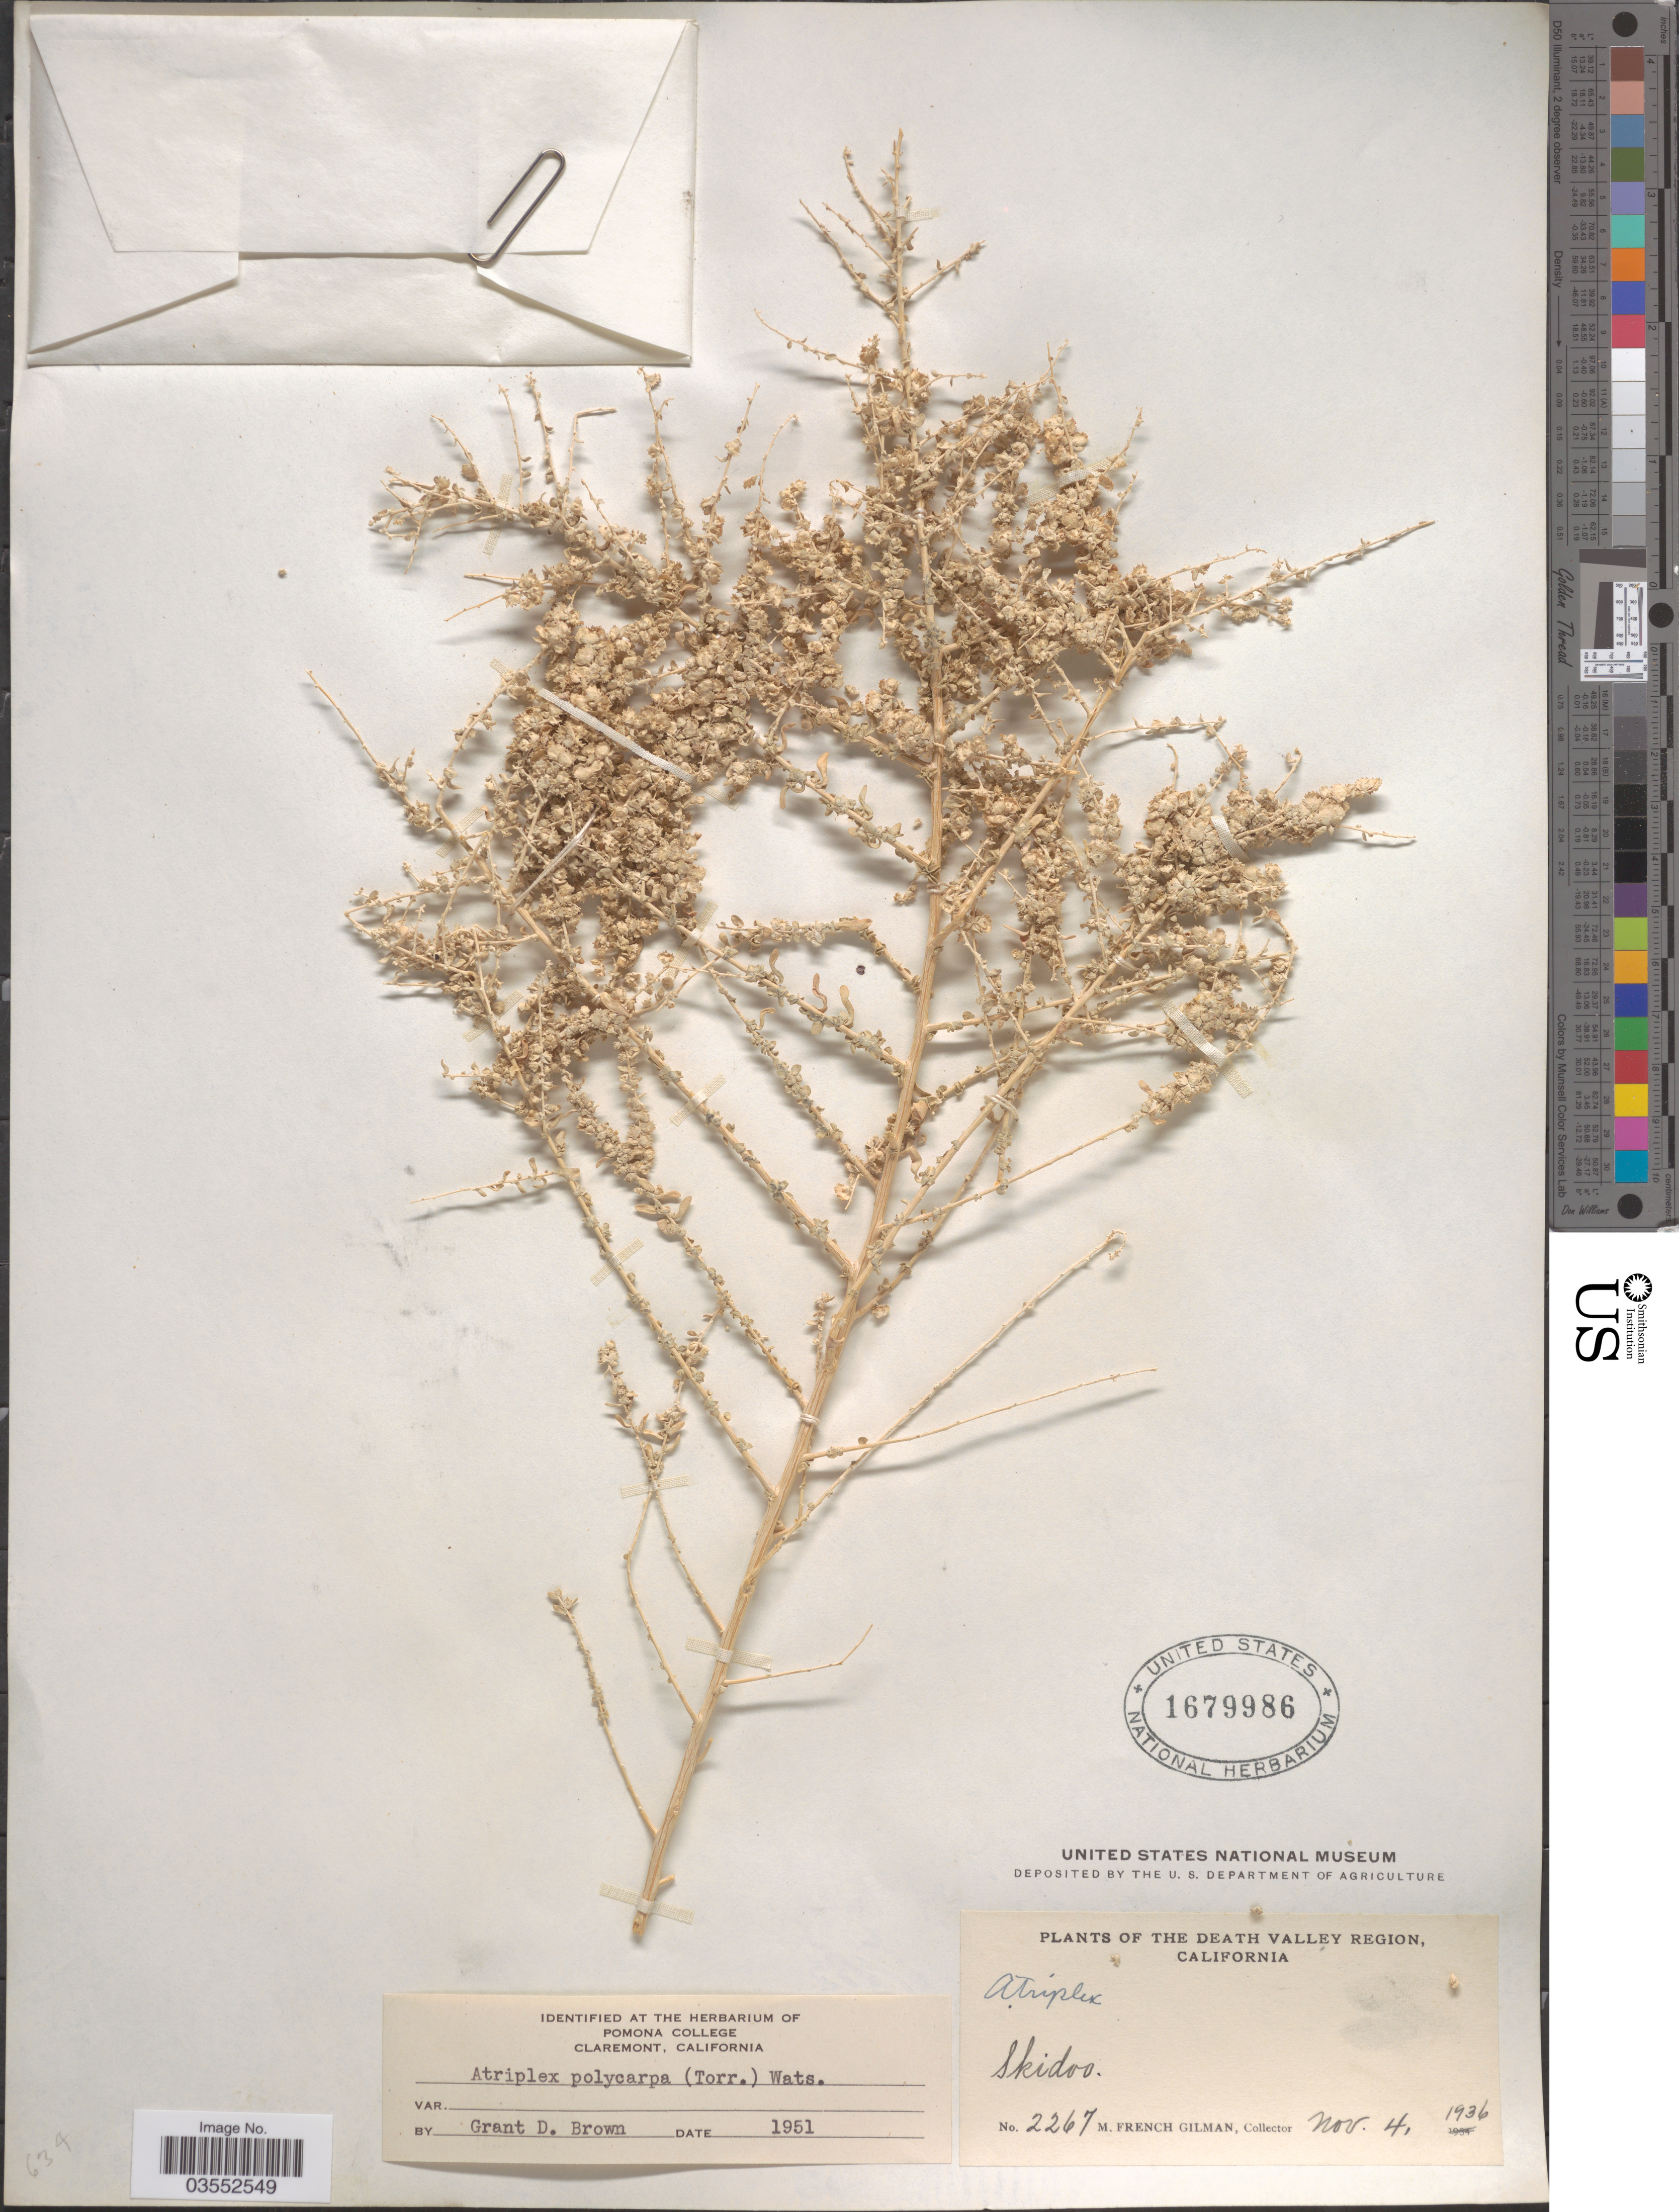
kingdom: Plantae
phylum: Tracheophyta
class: Magnoliopsida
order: Caryophyllales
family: Amaranthaceae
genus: Atriplex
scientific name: Atriplex polycarpa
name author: (Torr.) S. Watson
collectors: M. F. Gilman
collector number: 2267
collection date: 1936-11-04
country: United States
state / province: California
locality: The Death Valley Region. Skidoo.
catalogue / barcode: US 1679986